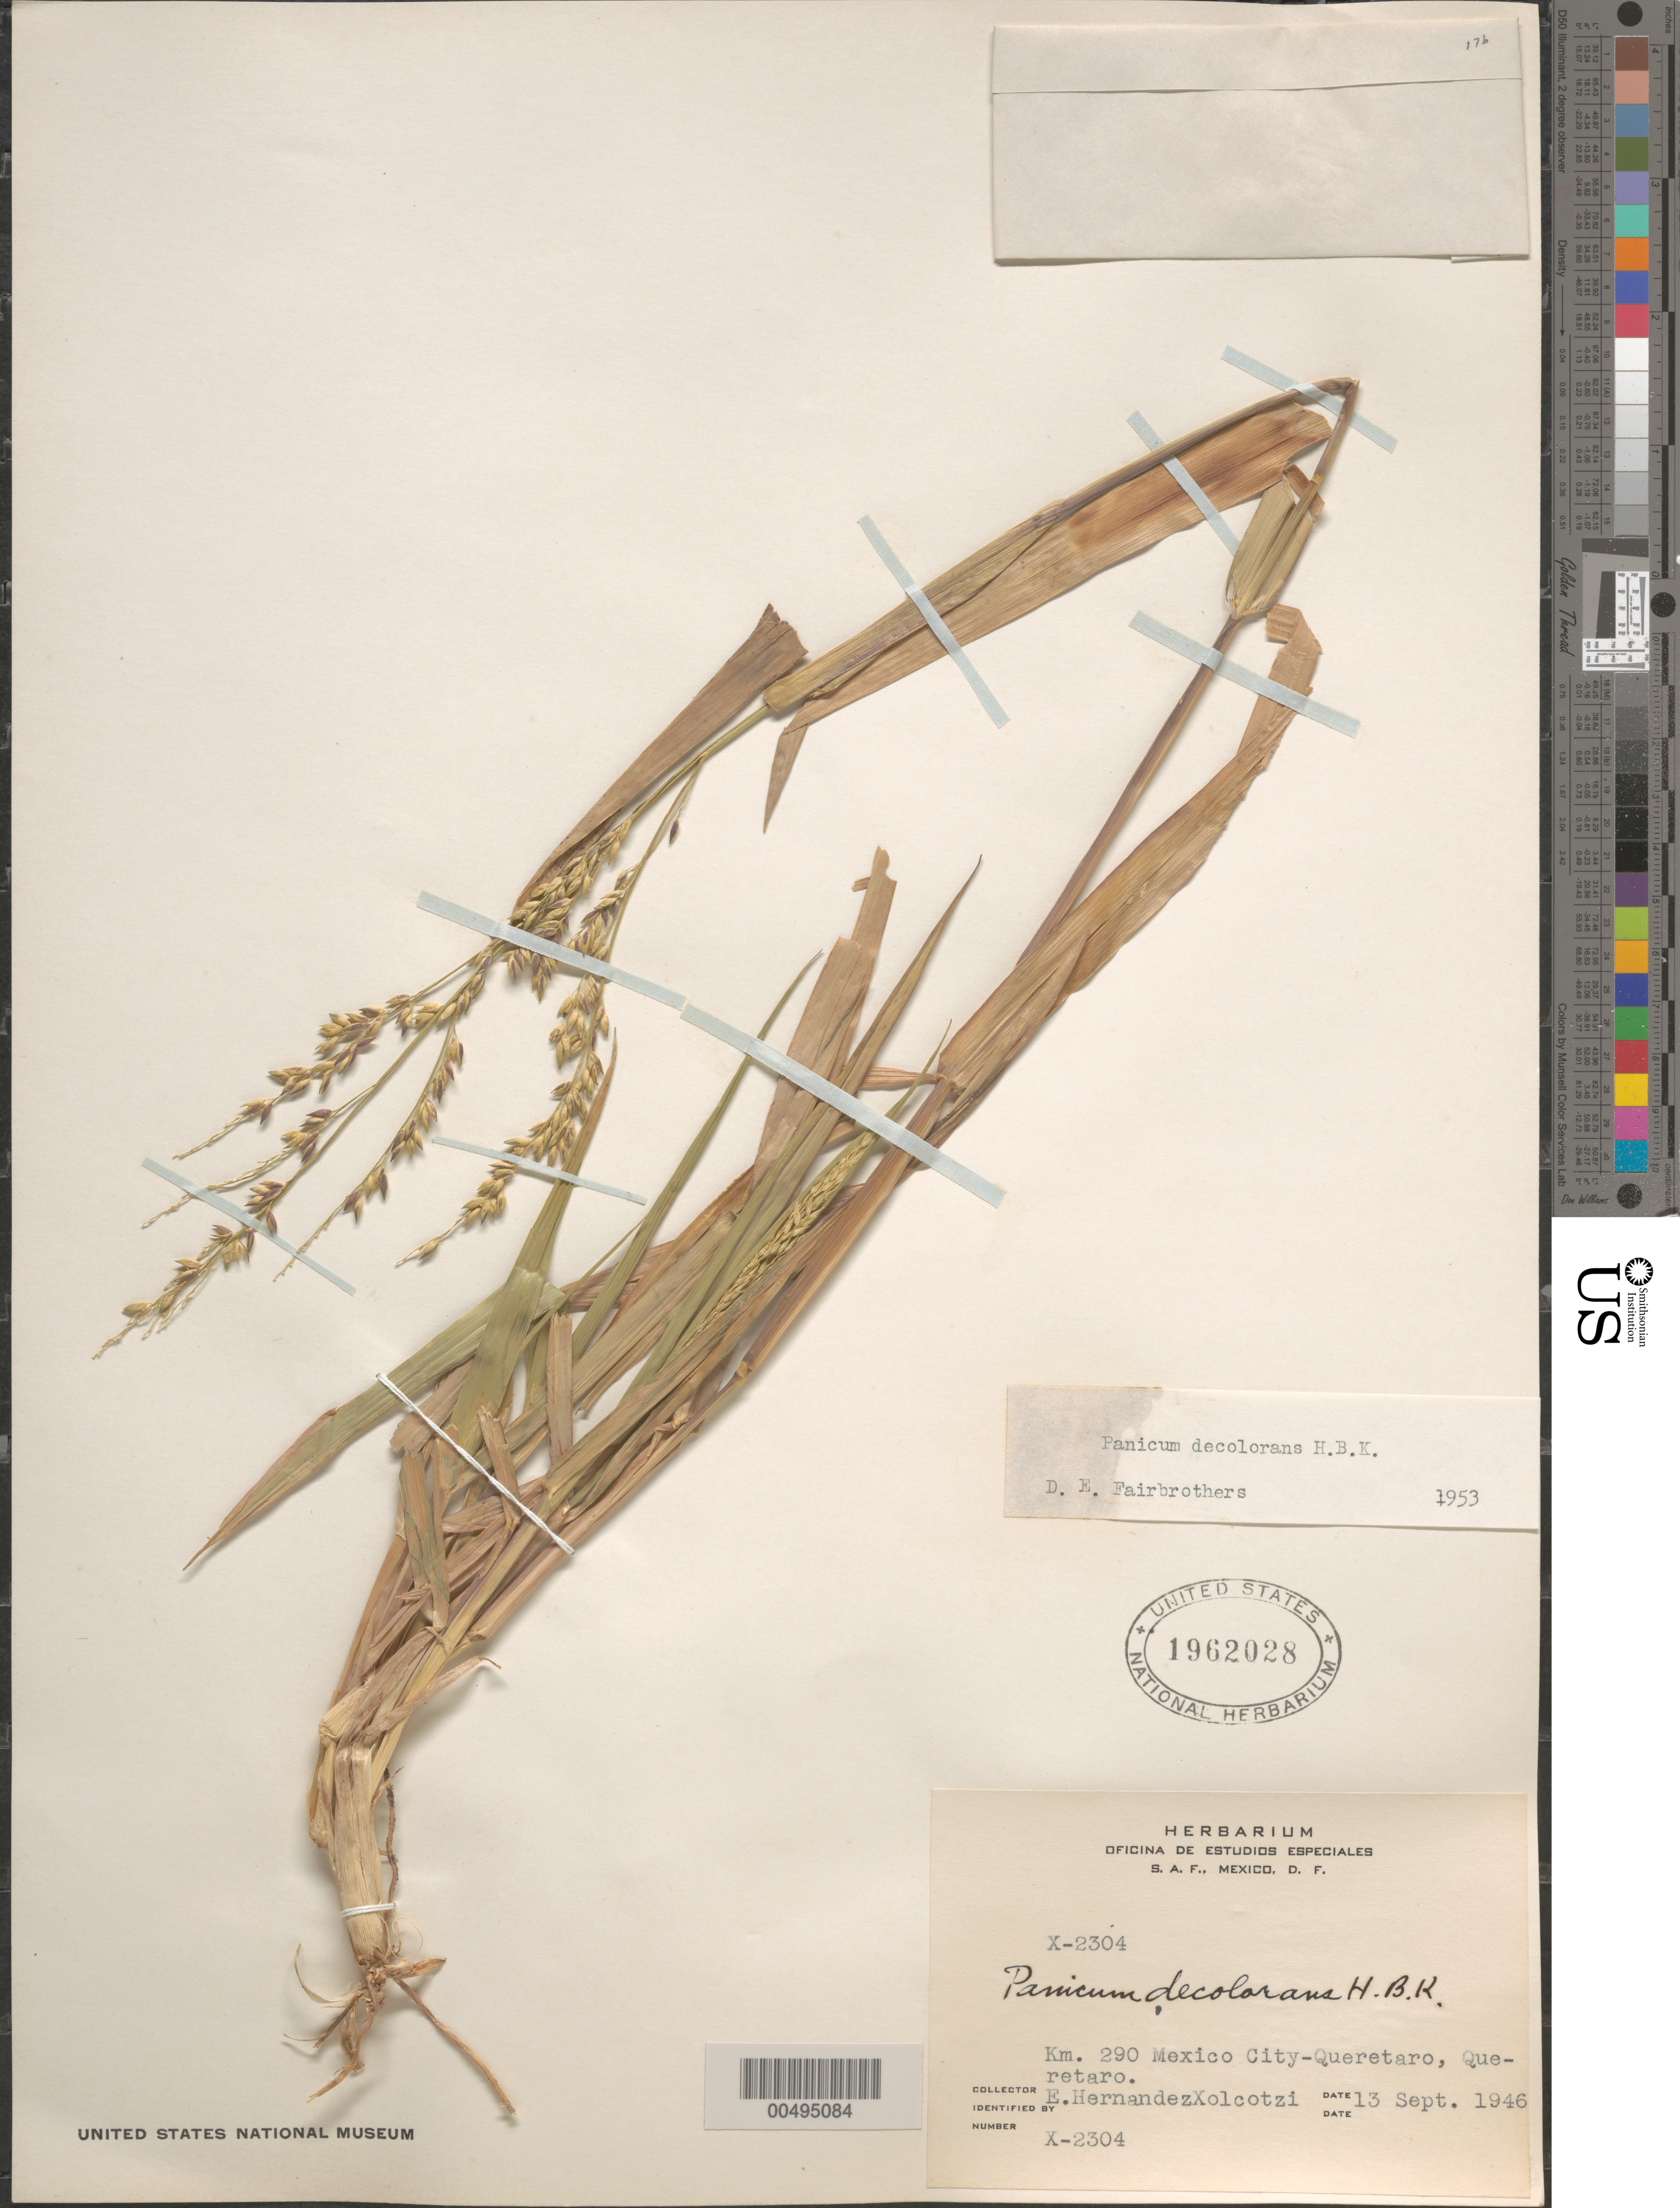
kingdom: Plantae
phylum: Tracheophyta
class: Liliopsida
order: Poales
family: Poaceae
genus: Panicum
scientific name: Panicum decolorans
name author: Kunth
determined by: Fairbrothers, D. E.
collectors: E. I. Hernández-X.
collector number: X-2304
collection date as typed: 13 Sep 1946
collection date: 1946-09-13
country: Mexico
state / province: Querétaro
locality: Km 290 Mexico City-Querétaro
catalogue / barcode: US 1962028